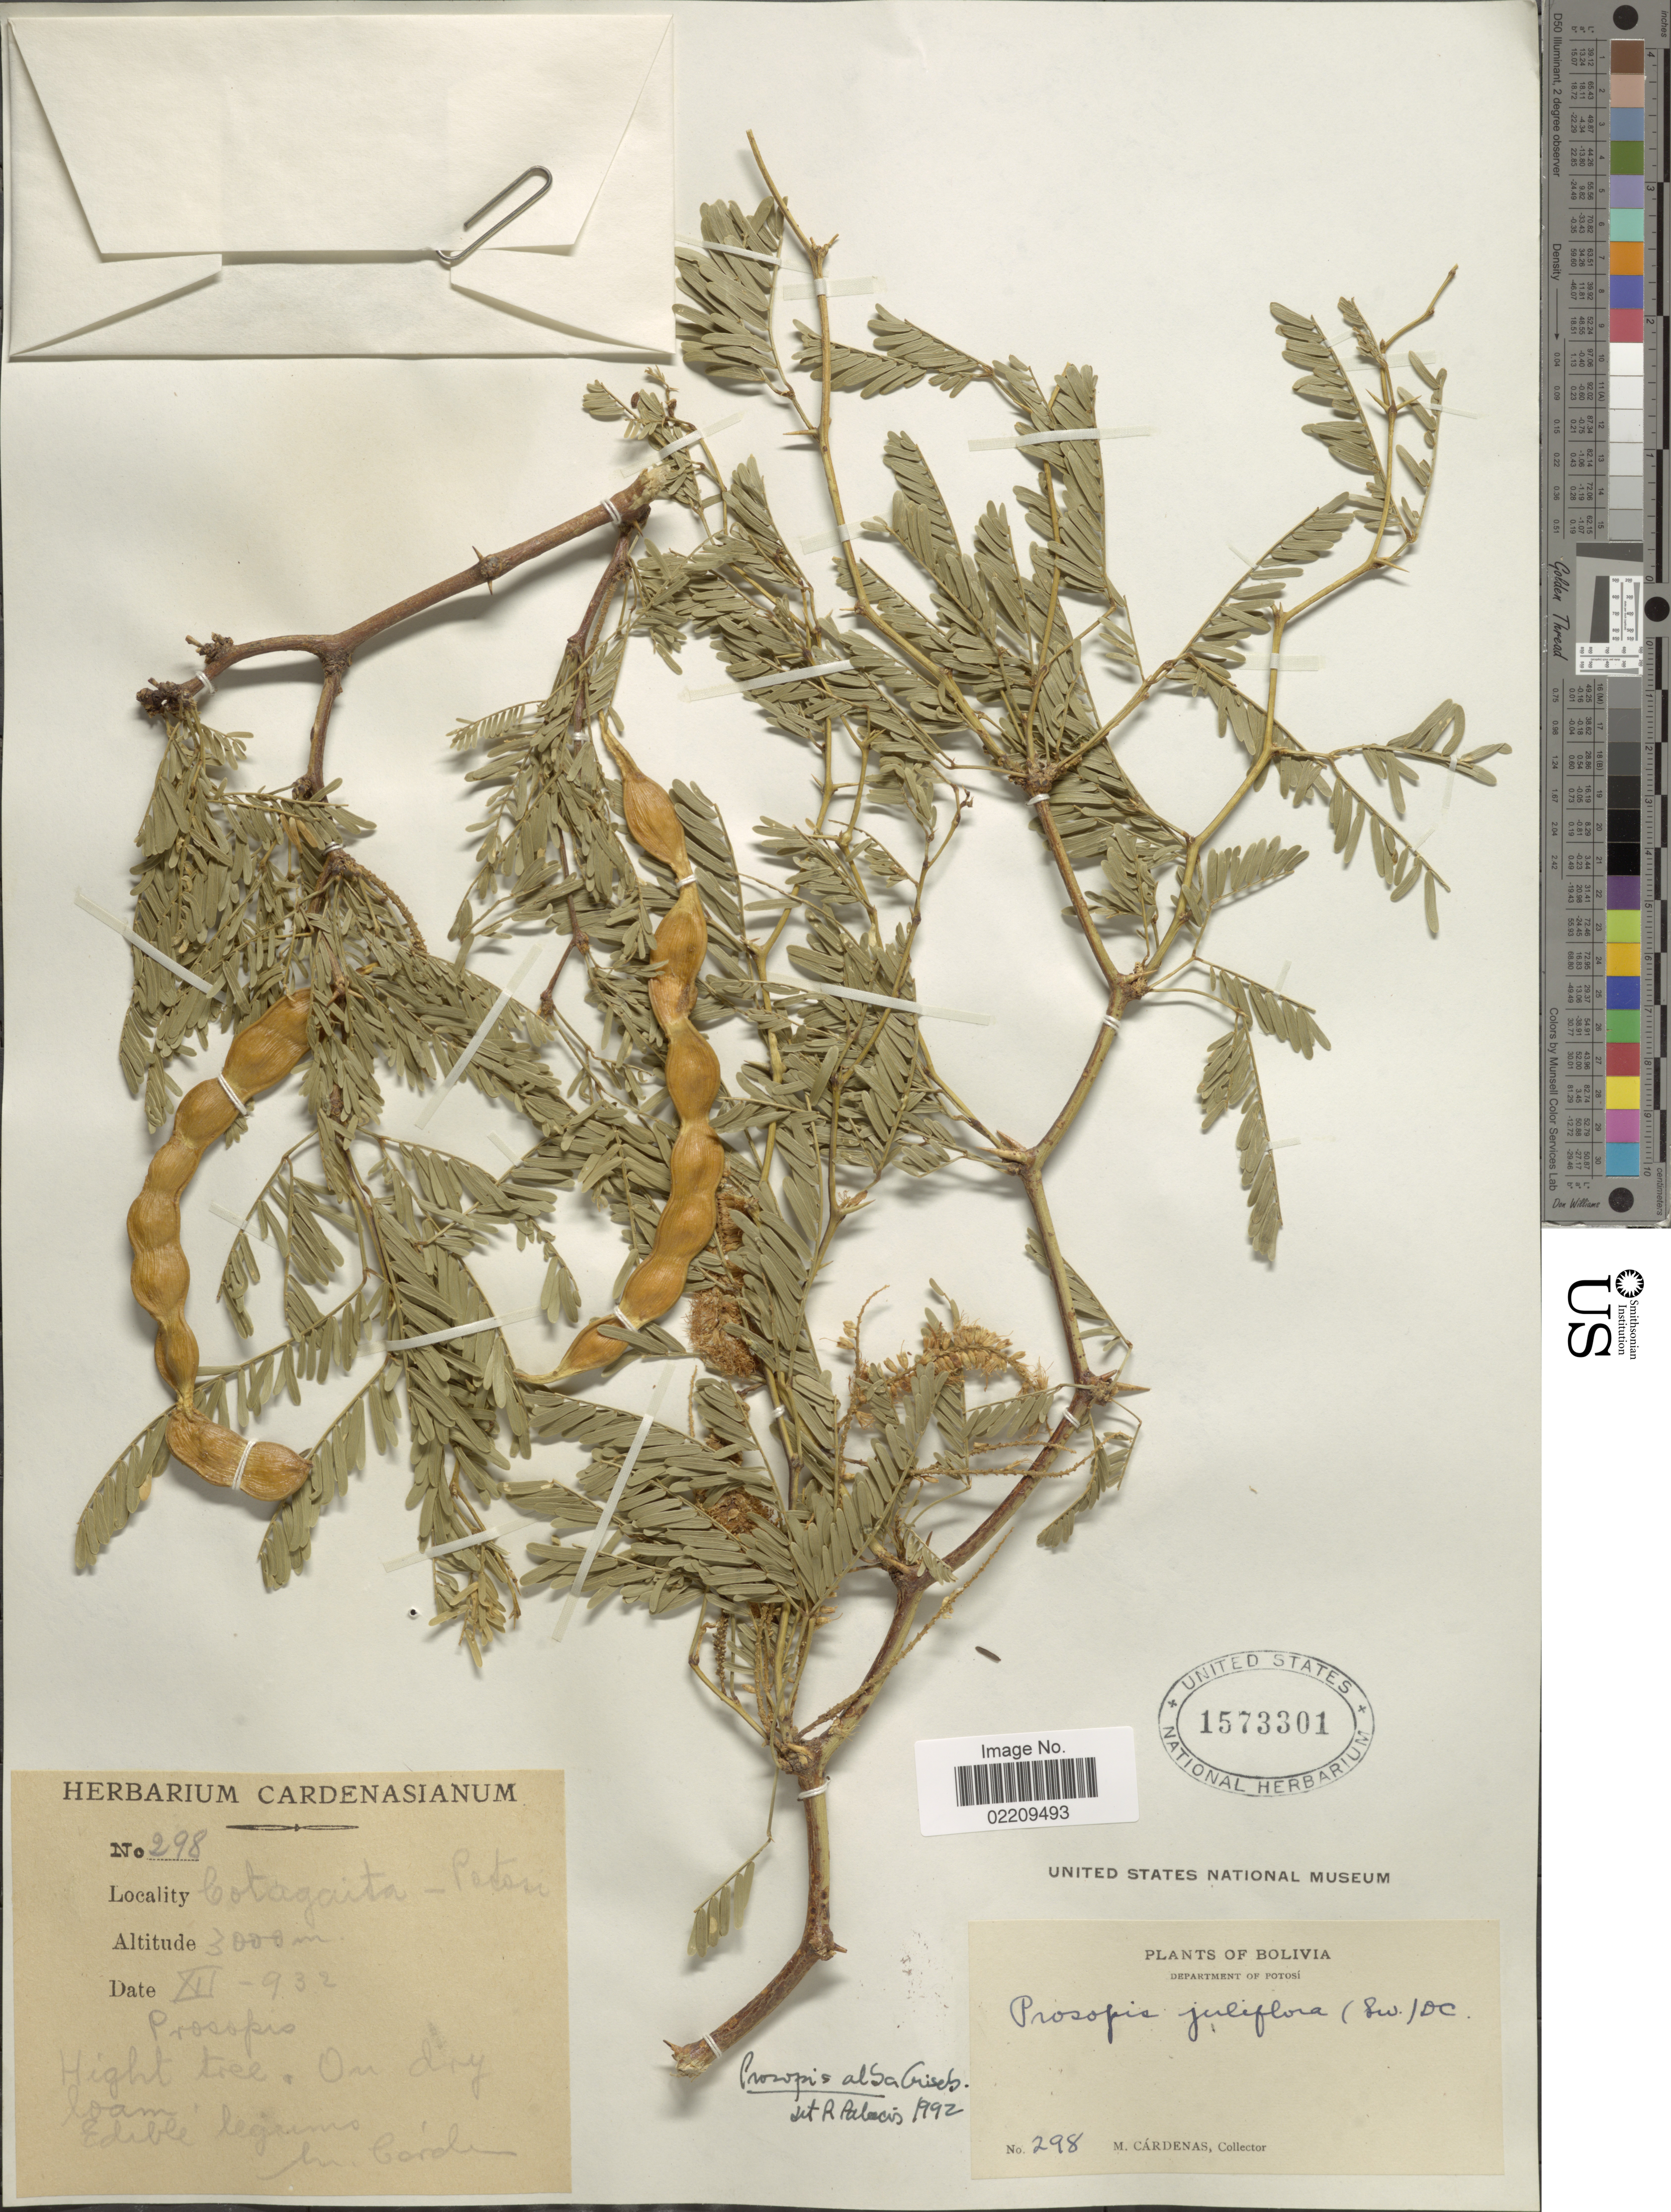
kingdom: Plantae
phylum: Tracheophyta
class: Magnoliopsida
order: Fabales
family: Fabaceae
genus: Neltuma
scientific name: Neltuma alba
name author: (Griseb.) C. E. Hughes & G.P. Lewis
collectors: M. Cárdenas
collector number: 298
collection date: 1932-12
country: Bolivia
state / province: Potosi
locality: Department of Potosi. Cotagaita. On dry loam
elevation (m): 3000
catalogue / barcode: US 1573301